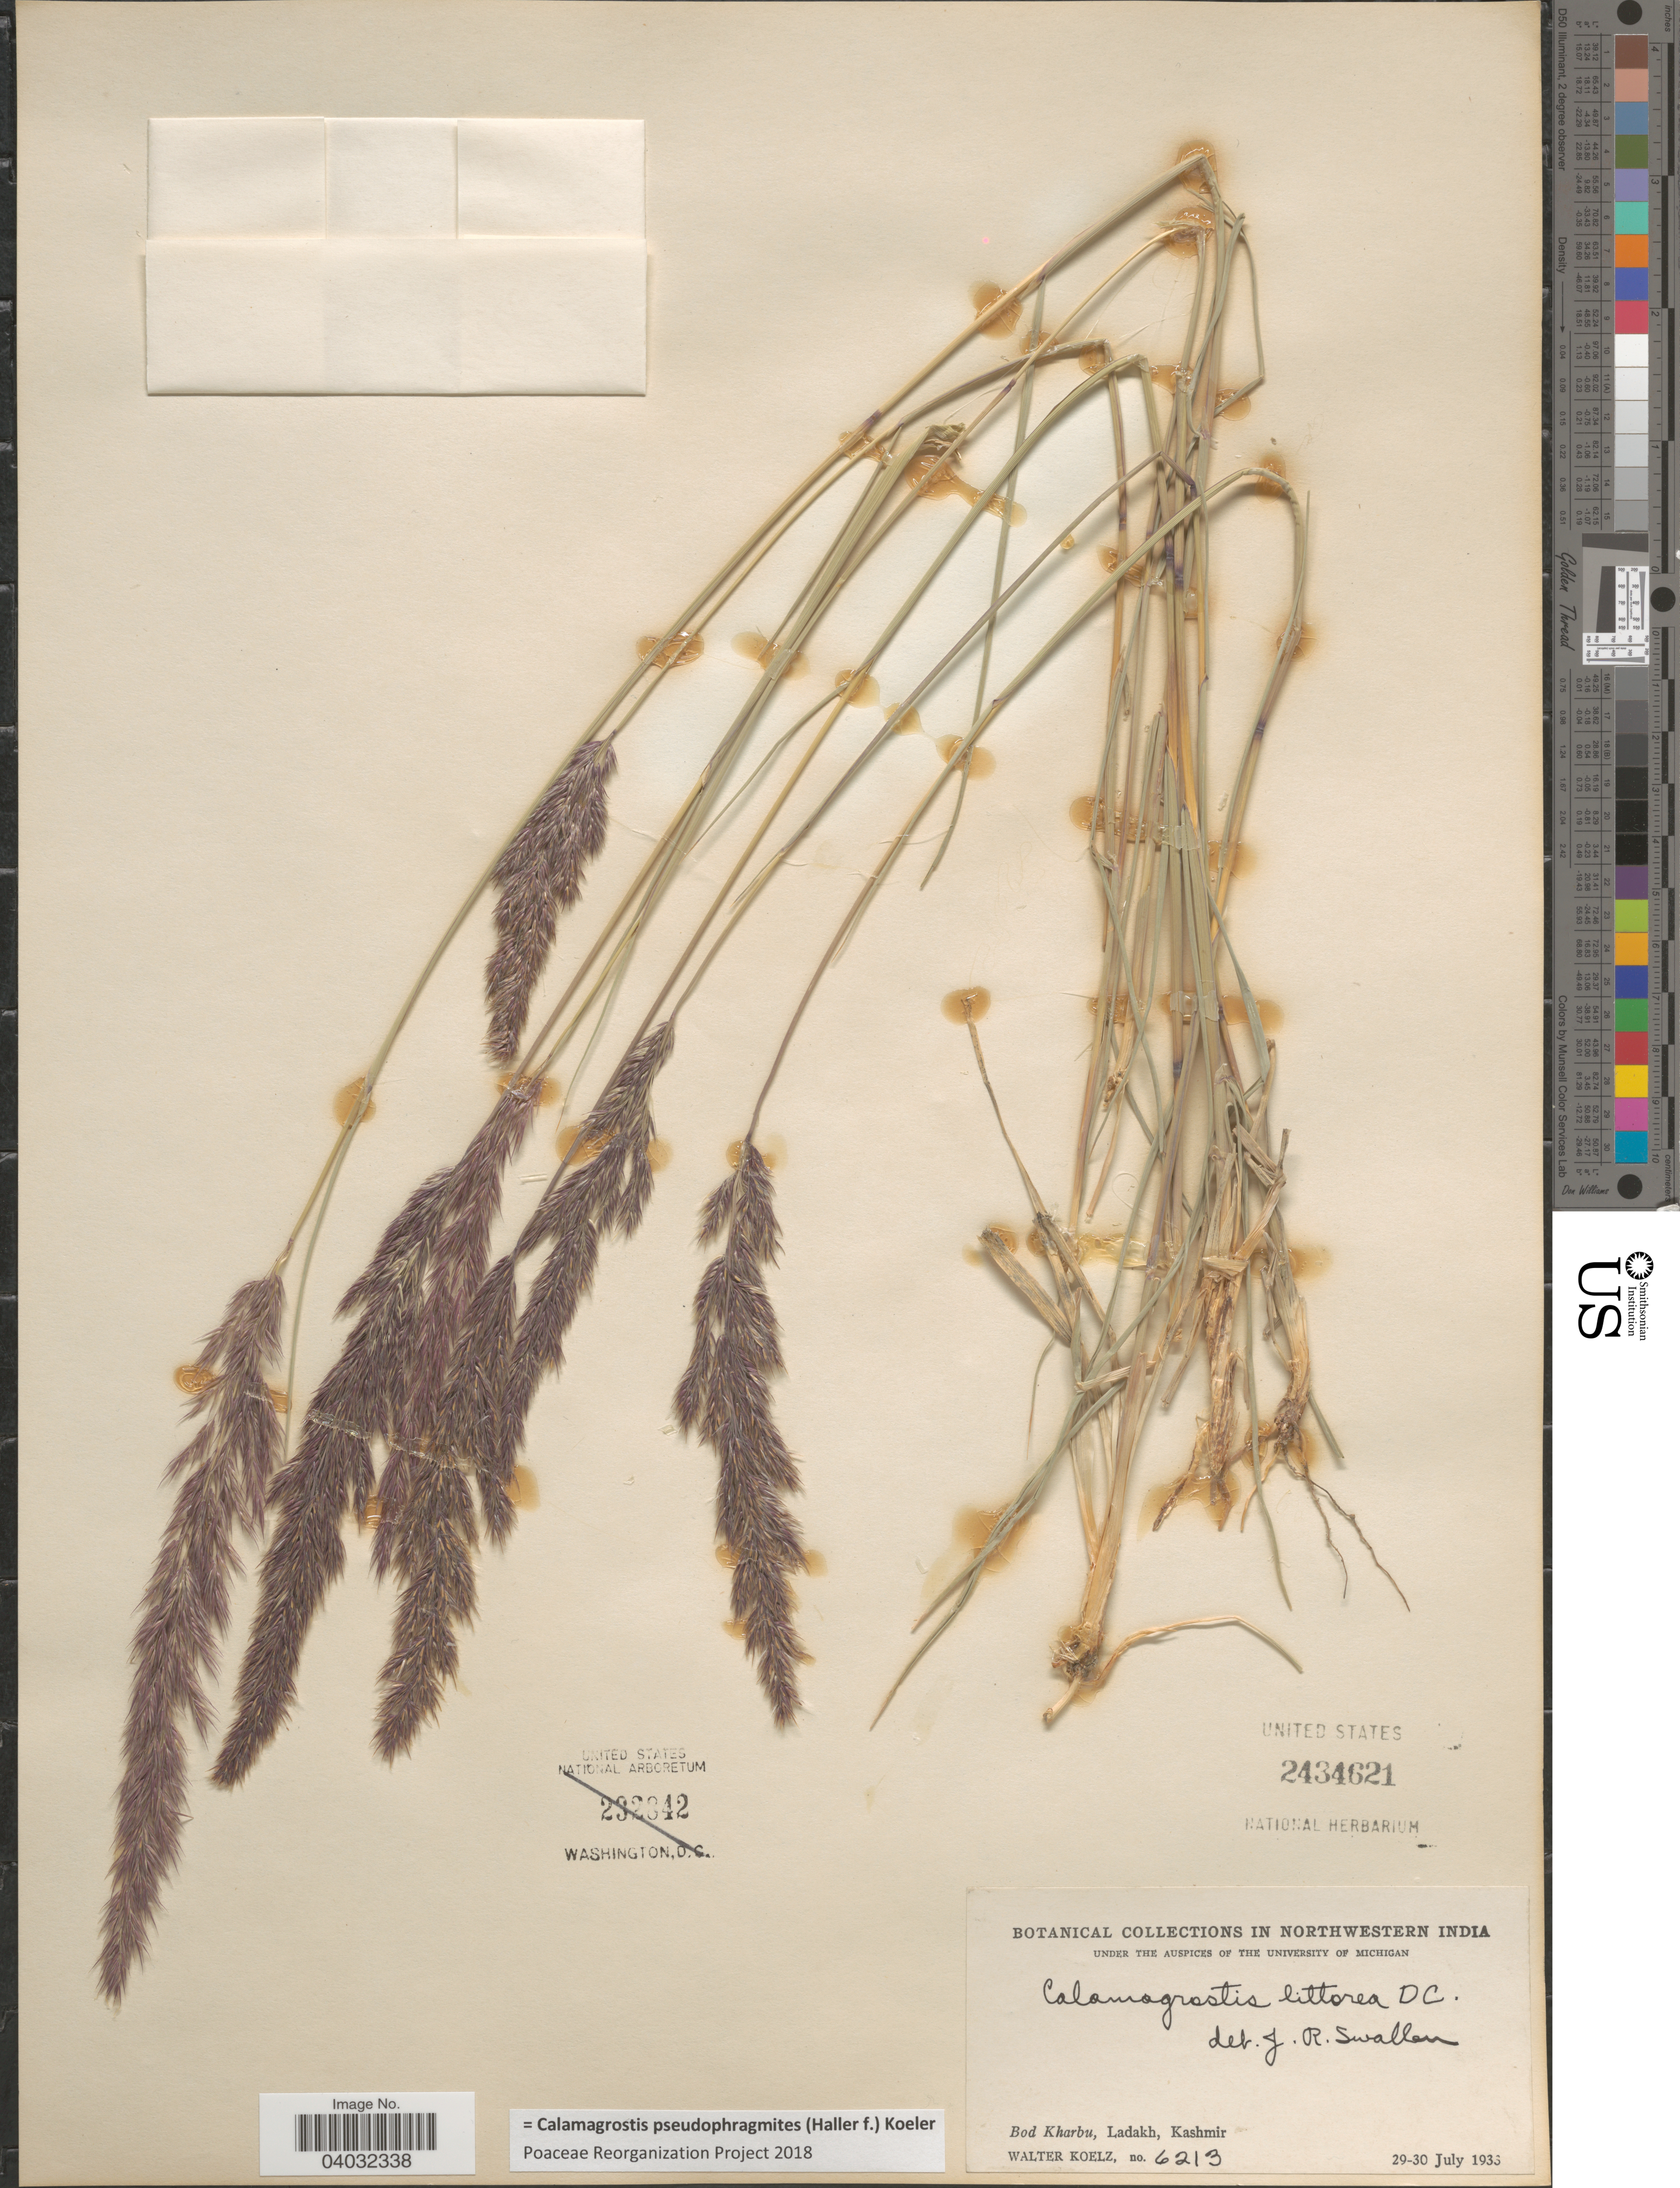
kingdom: Plantae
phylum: Tracheophyta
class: Liliopsida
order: Poales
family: Poaceae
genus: Calamagrostis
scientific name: Calamagrostis pseudophragmites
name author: (Haller f.) Koeler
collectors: W. N. Koelz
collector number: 6213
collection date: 1933-07-29/1933-07-30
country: India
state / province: Jammu and Kashmir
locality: Northwestern India. Bod Kharbu, Ladakh, Kashmir.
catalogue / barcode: US 2434621